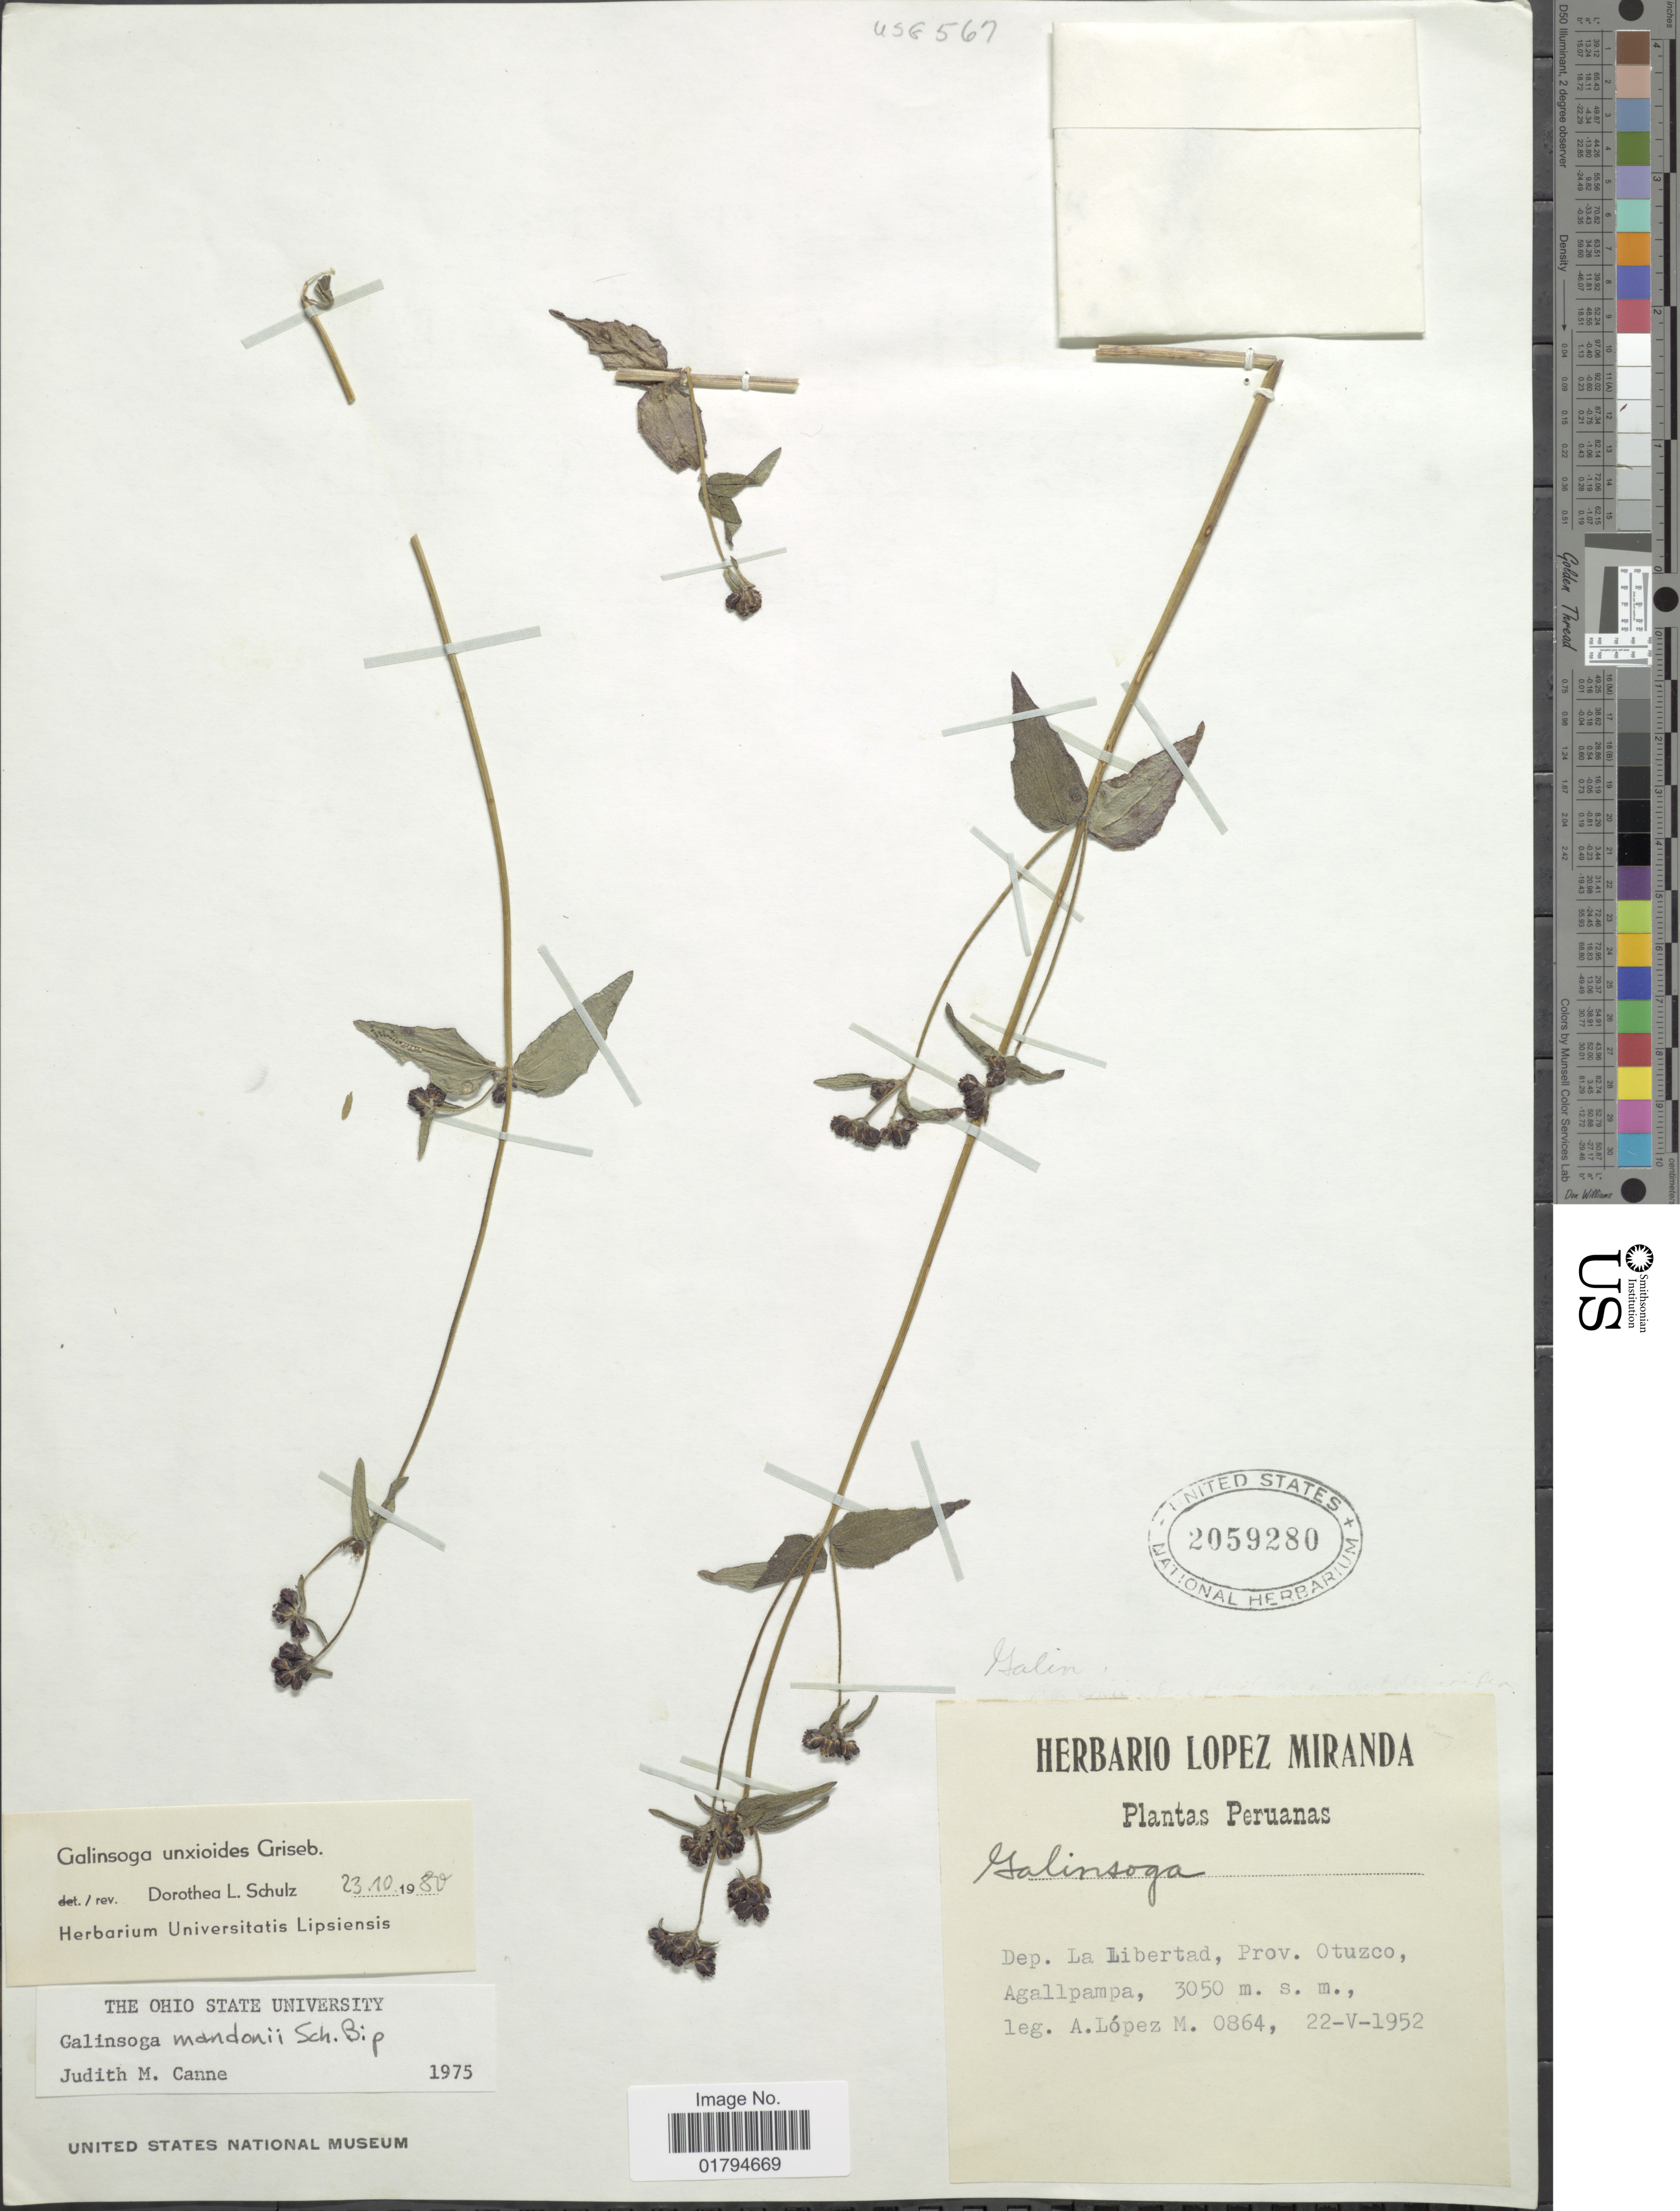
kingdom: Plantae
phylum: Tracheophyta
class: Magnoliopsida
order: Asterales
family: Asteraceae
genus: Galinsoga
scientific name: Galinsoga unxioides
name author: Griseb.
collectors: A. López M.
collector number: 0864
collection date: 1952-05-22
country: Peru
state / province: La Libertad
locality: Prov. Otuzco, Agallpampa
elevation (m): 3050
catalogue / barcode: US 2059280